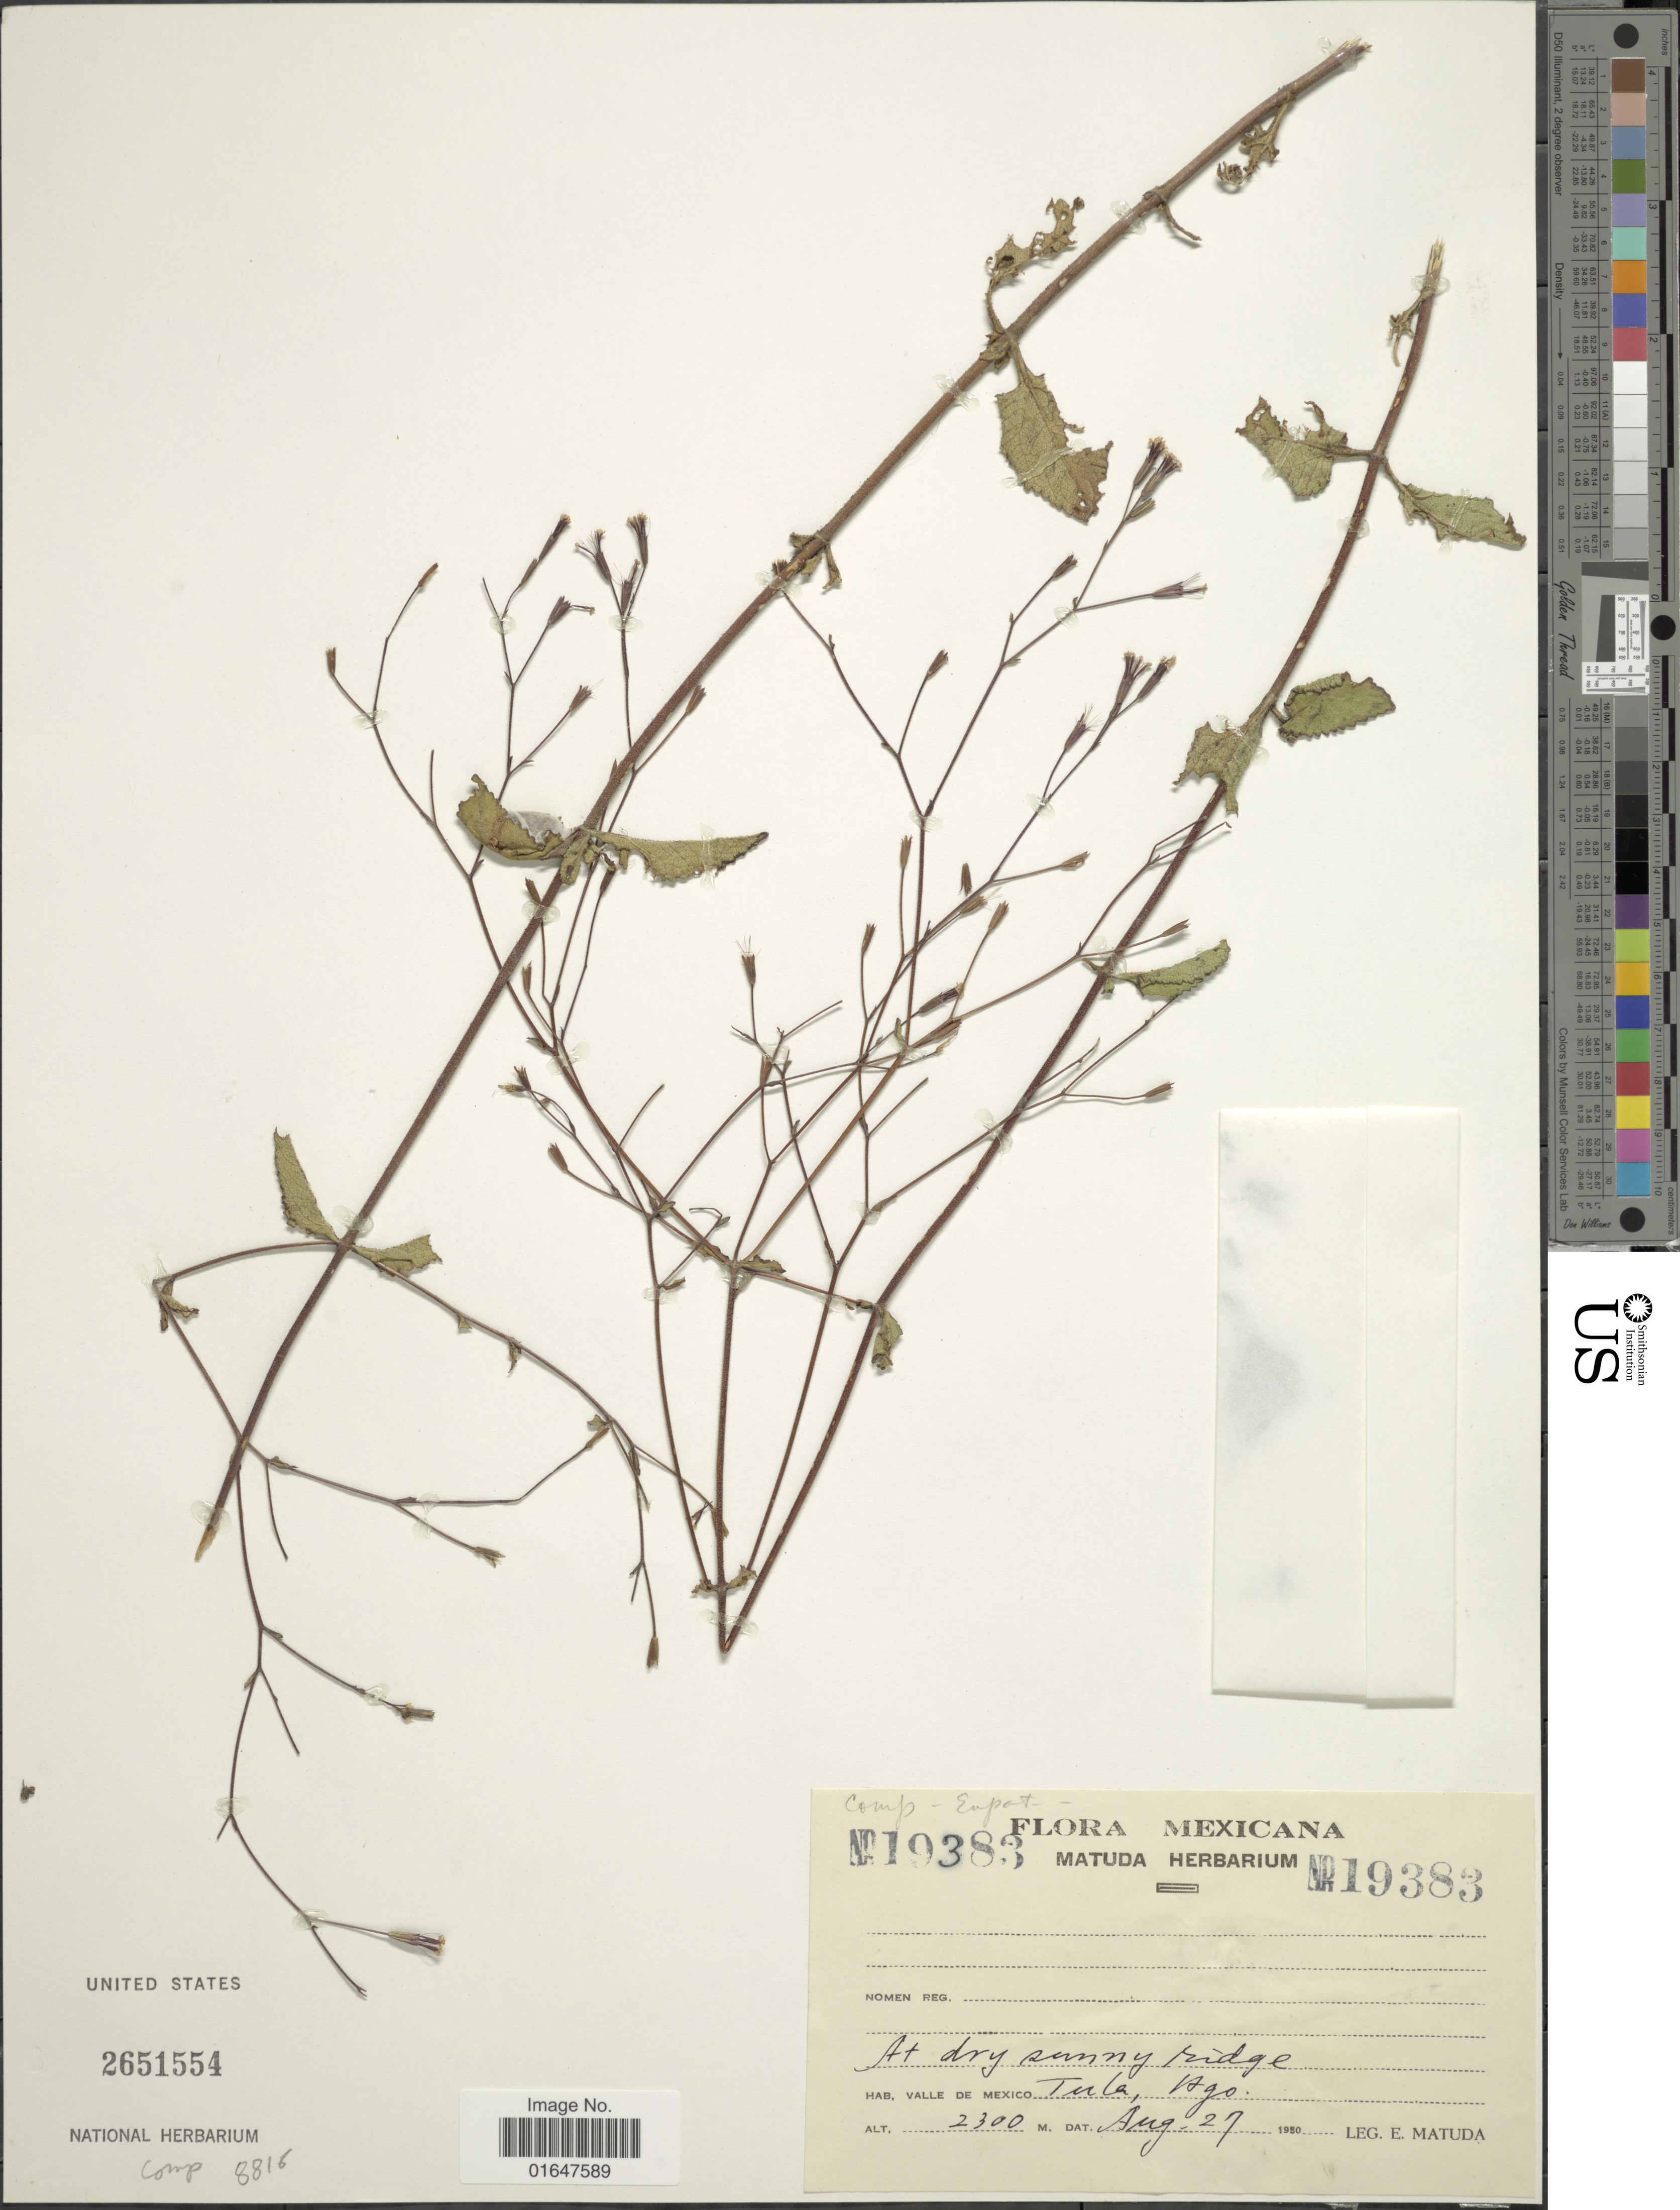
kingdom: Plantae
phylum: Tracheophyta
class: Magnoliopsida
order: Asterales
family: Asteraceae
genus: Stevia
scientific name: Stevia sp.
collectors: E. Matuda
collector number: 19383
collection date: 1950-08-27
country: Mexico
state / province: Hidalgo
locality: Mexicana, Valle de Mexico, Tula, Hgo.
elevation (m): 2300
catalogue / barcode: US 2651554